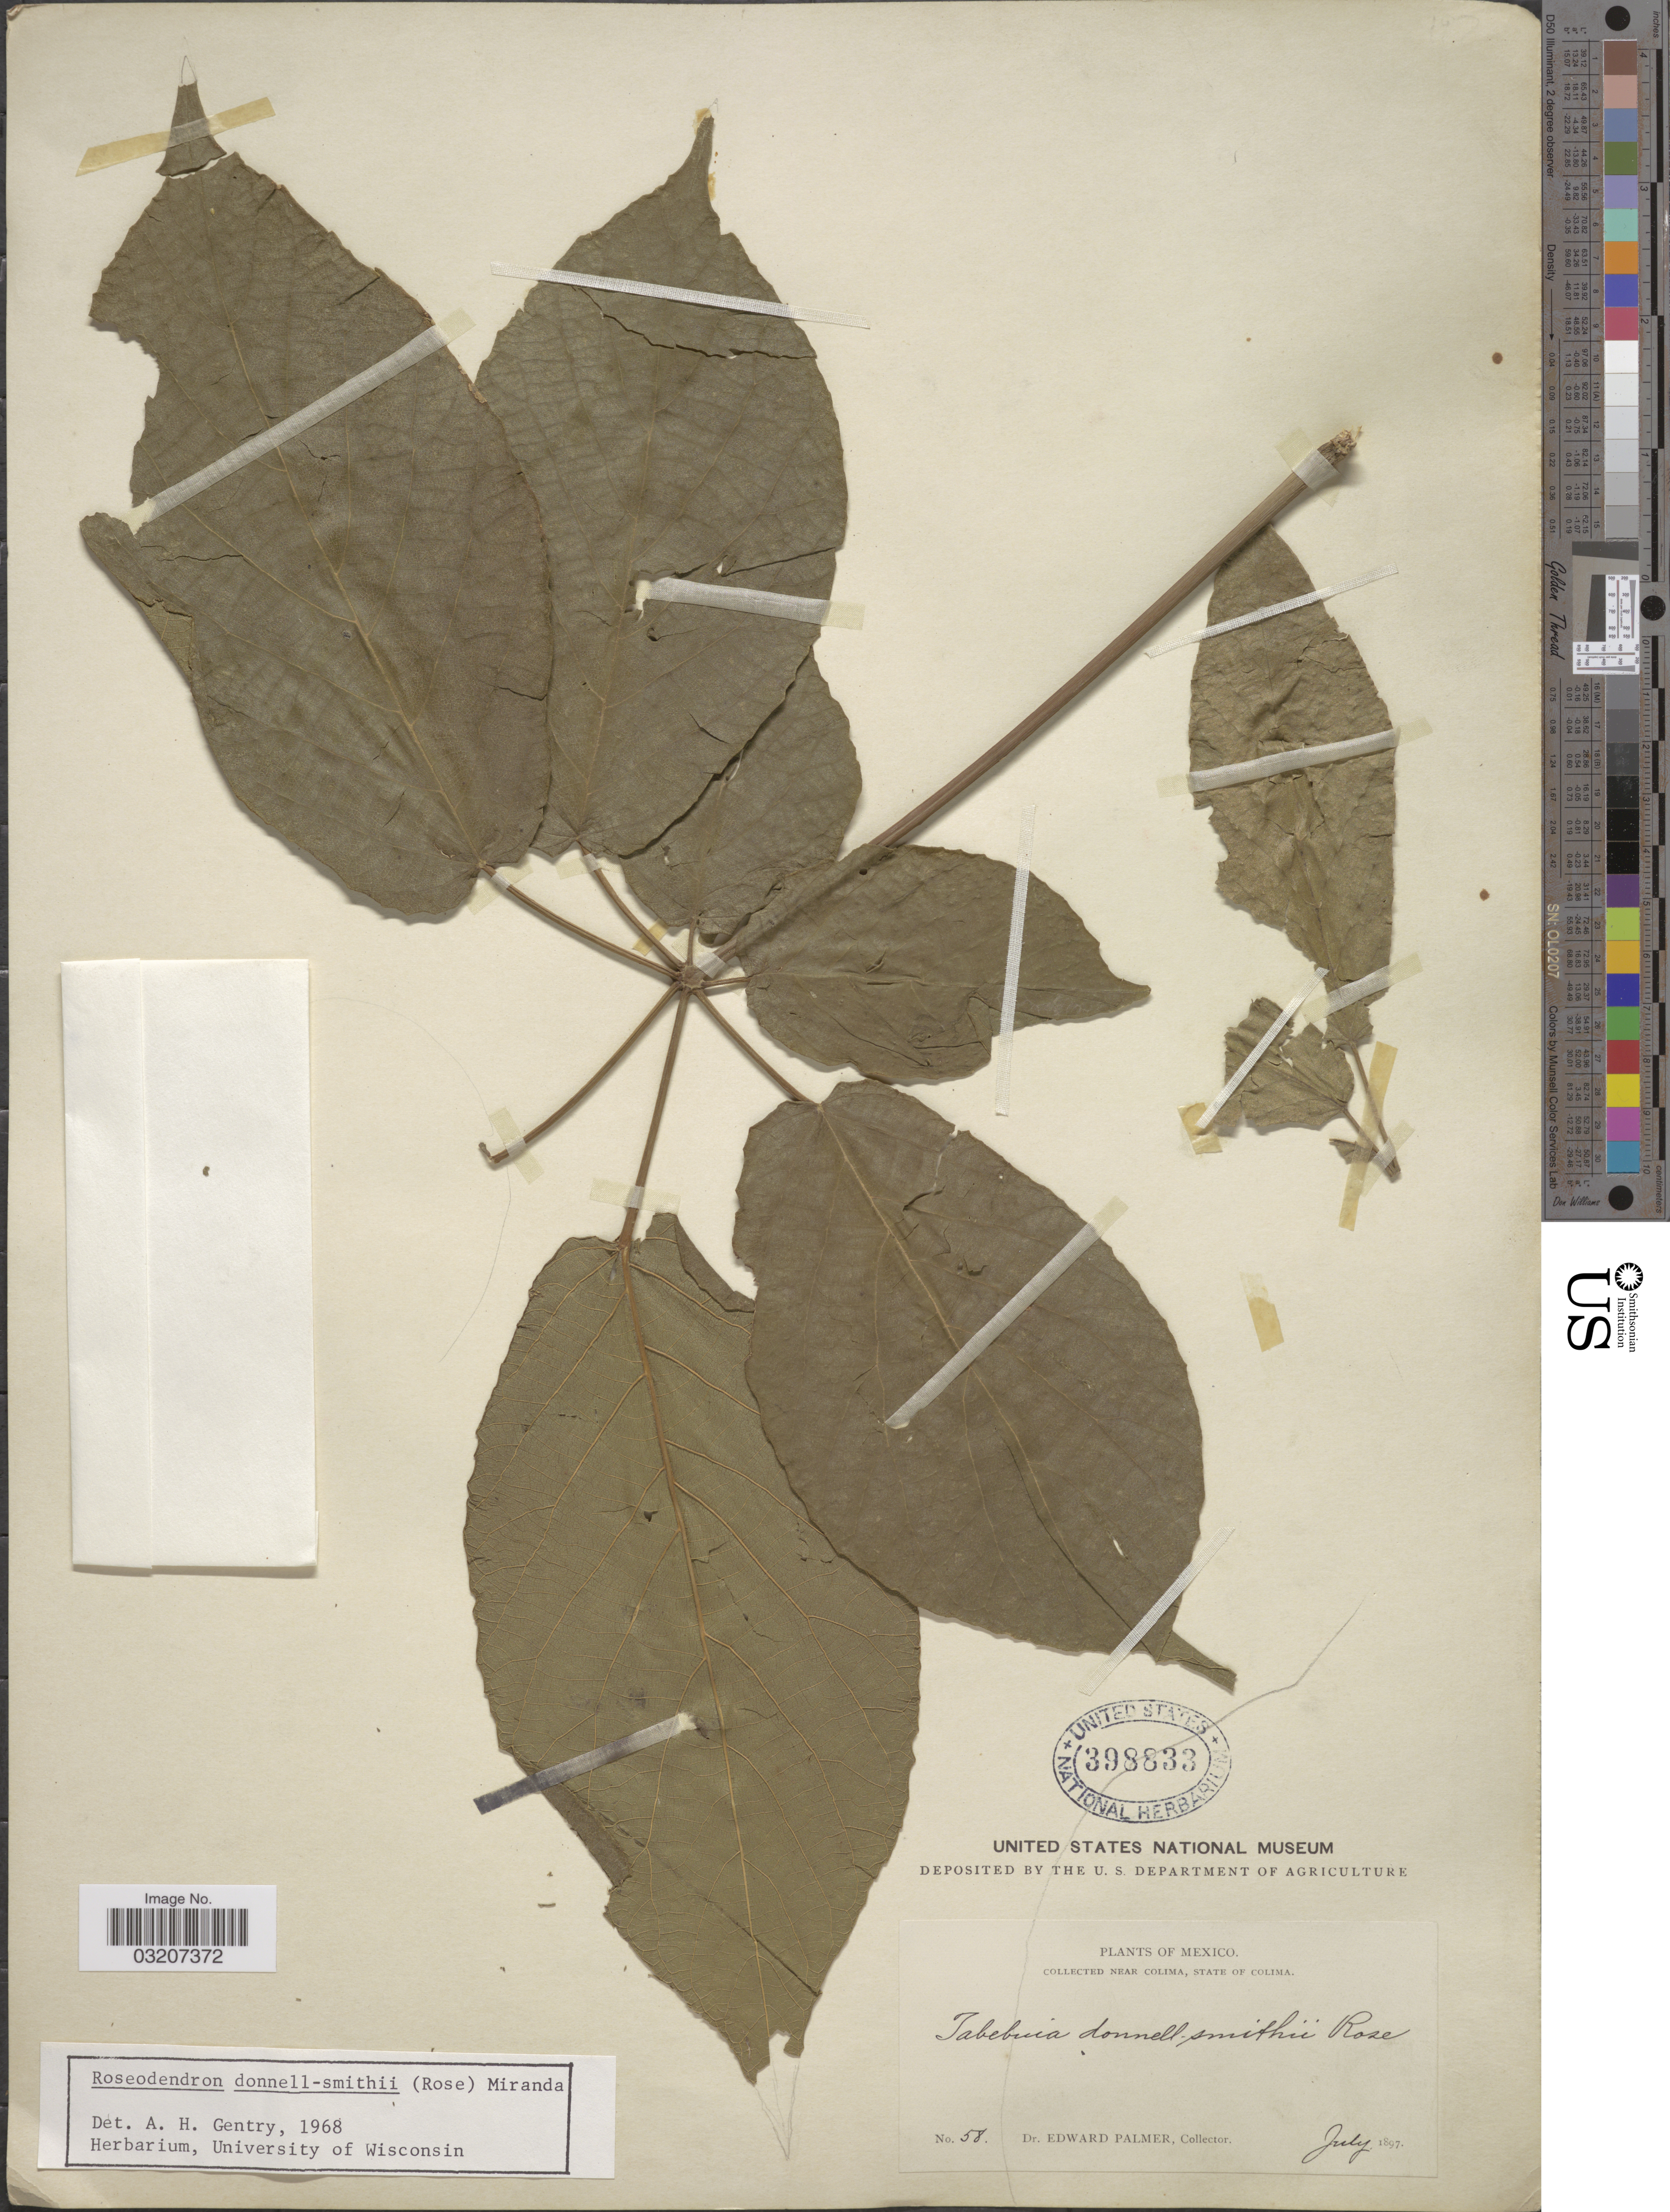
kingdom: Plantae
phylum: Tracheophyta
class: Magnoliopsida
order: Lamiales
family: Bignoniaceae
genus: Roseodendron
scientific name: Roseodendron donnell-smithii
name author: (Rose) Miranda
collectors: E. Palmer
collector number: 58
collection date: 1897-07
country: Mexico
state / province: Colima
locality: Near Colima.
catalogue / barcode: US 398833